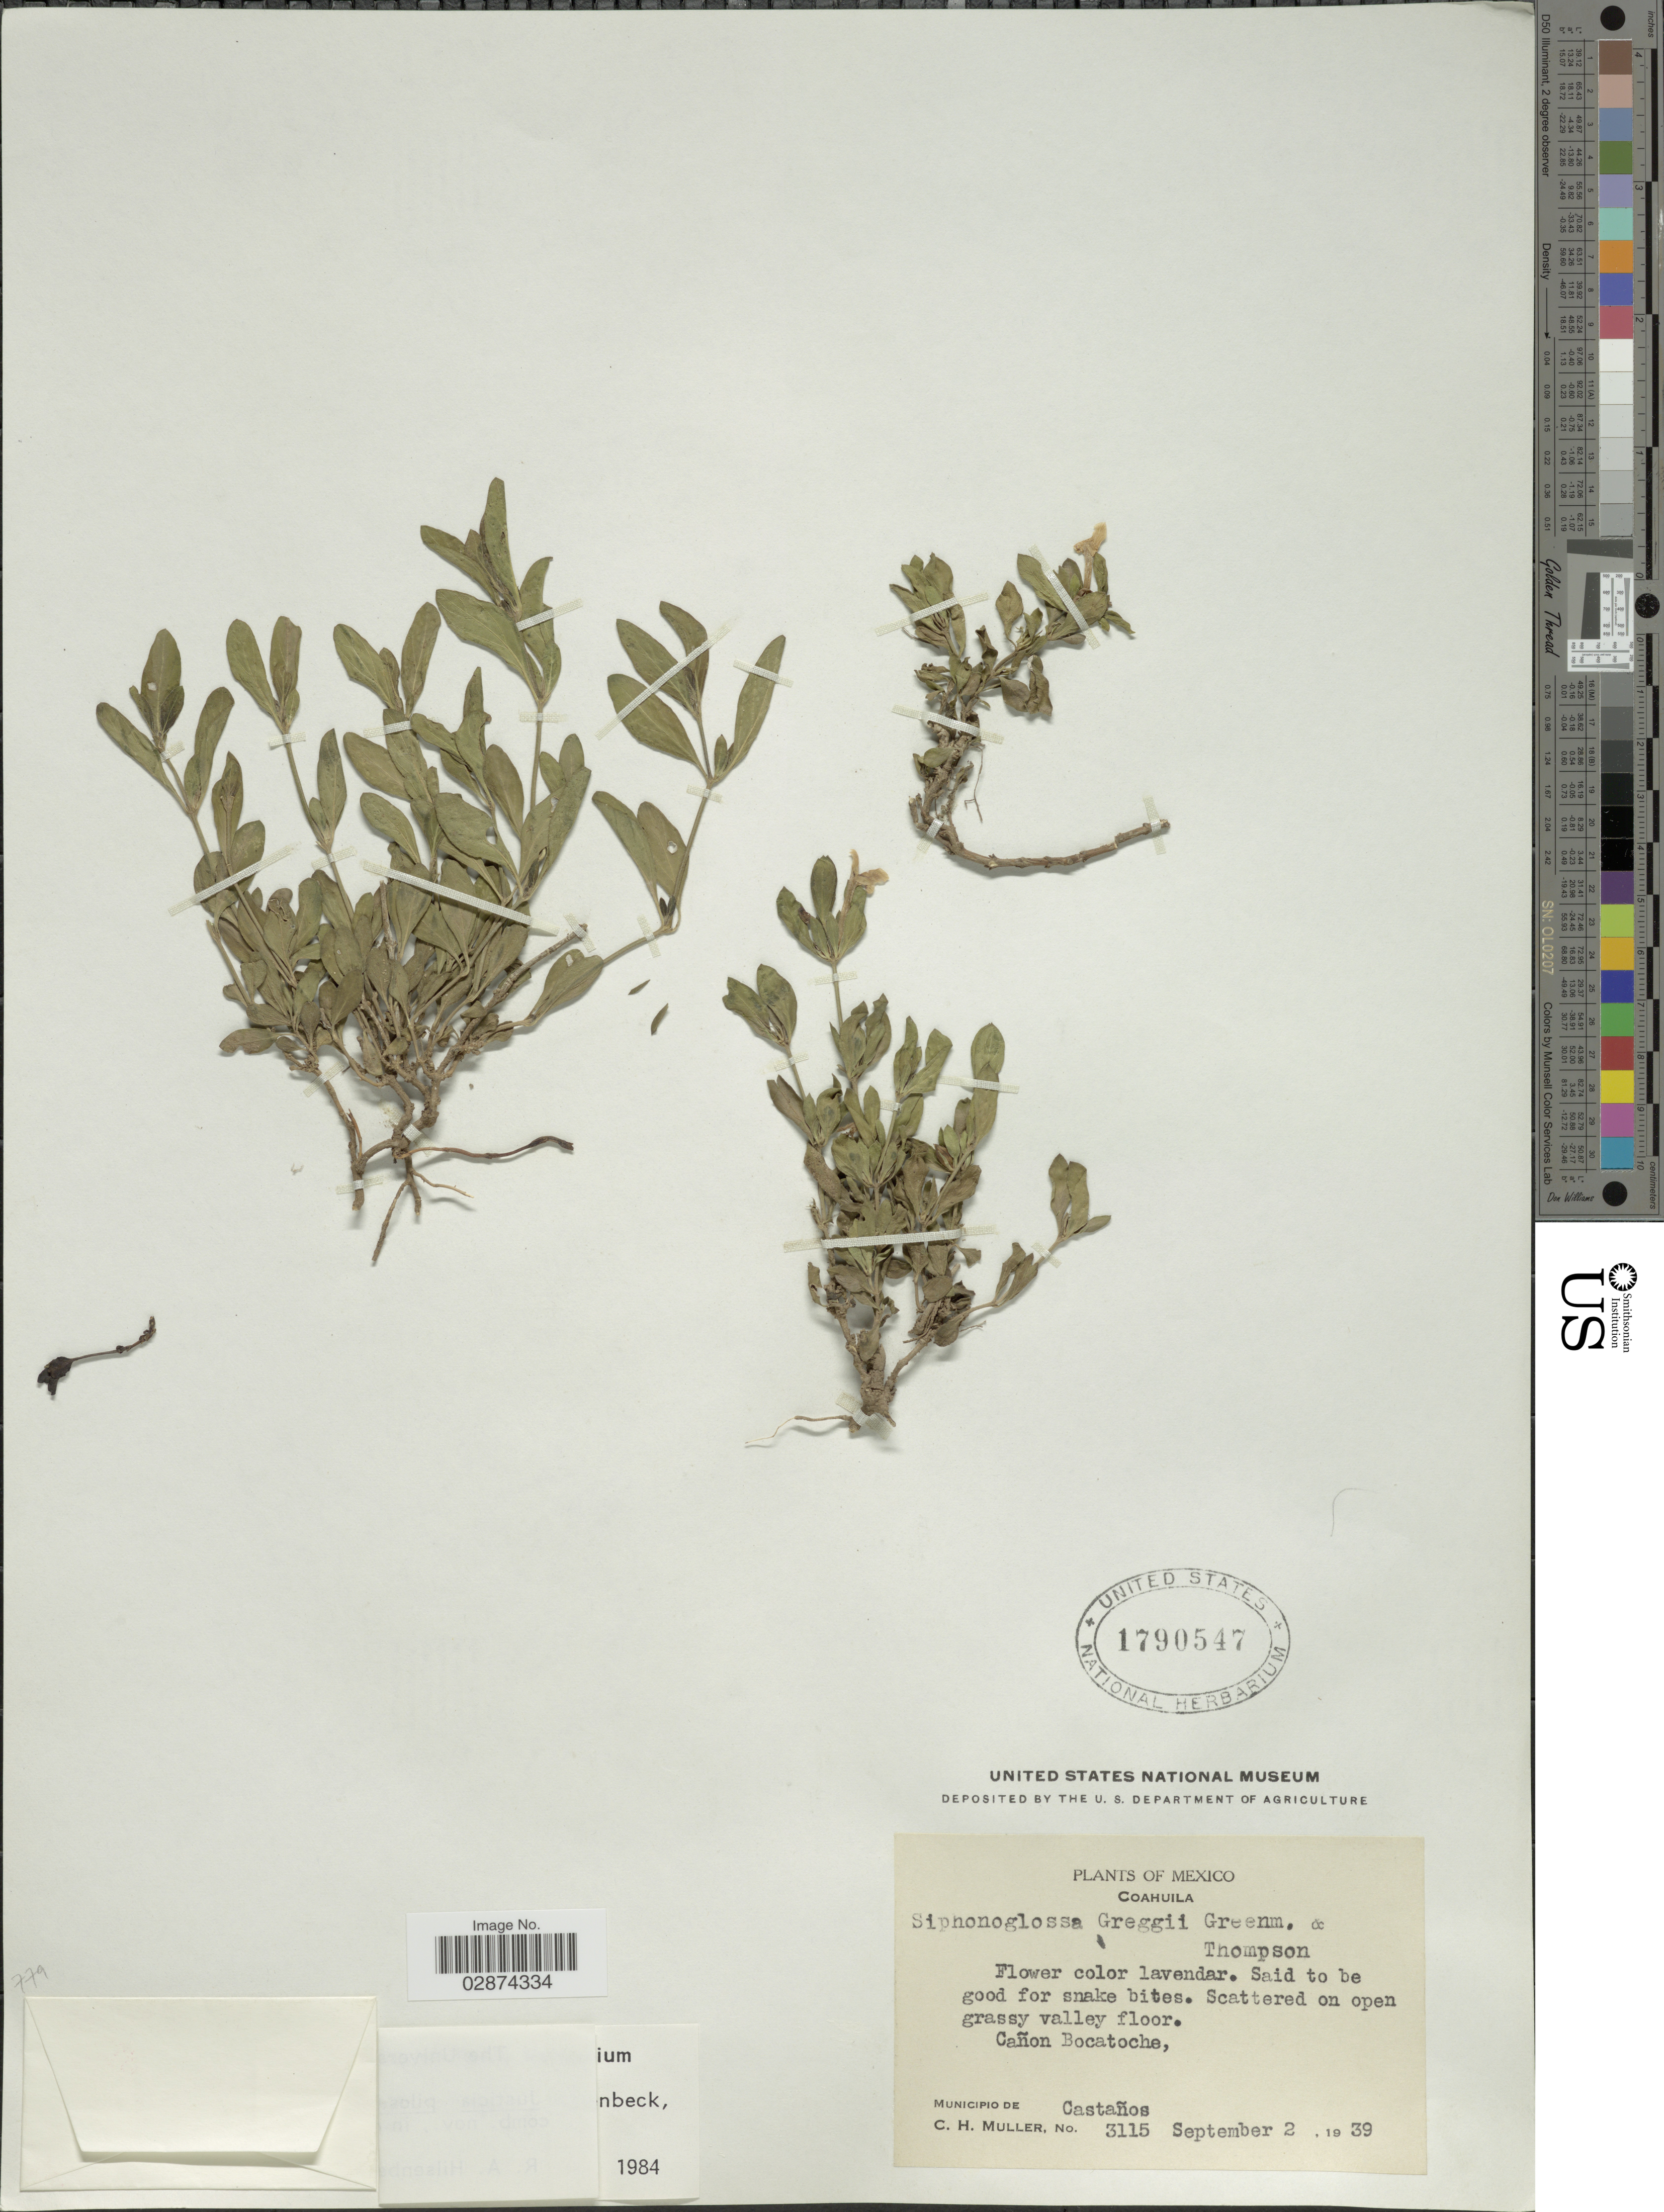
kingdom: Plantae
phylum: Tracheophyta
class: Magnoliopsida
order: Lamiales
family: Acanthaceae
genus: Justicia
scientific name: Justicia pilosella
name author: (Nees) Hilsenb.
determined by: Fisher, Amanda, (LOB), California State University, Long Beach (UNITED STATES)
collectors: C. H. Mueller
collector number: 3115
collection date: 1939-09-02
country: Mexico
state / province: Coahuila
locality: Cañon Bocatoche, Municipio de Castaños.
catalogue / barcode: US 1790547